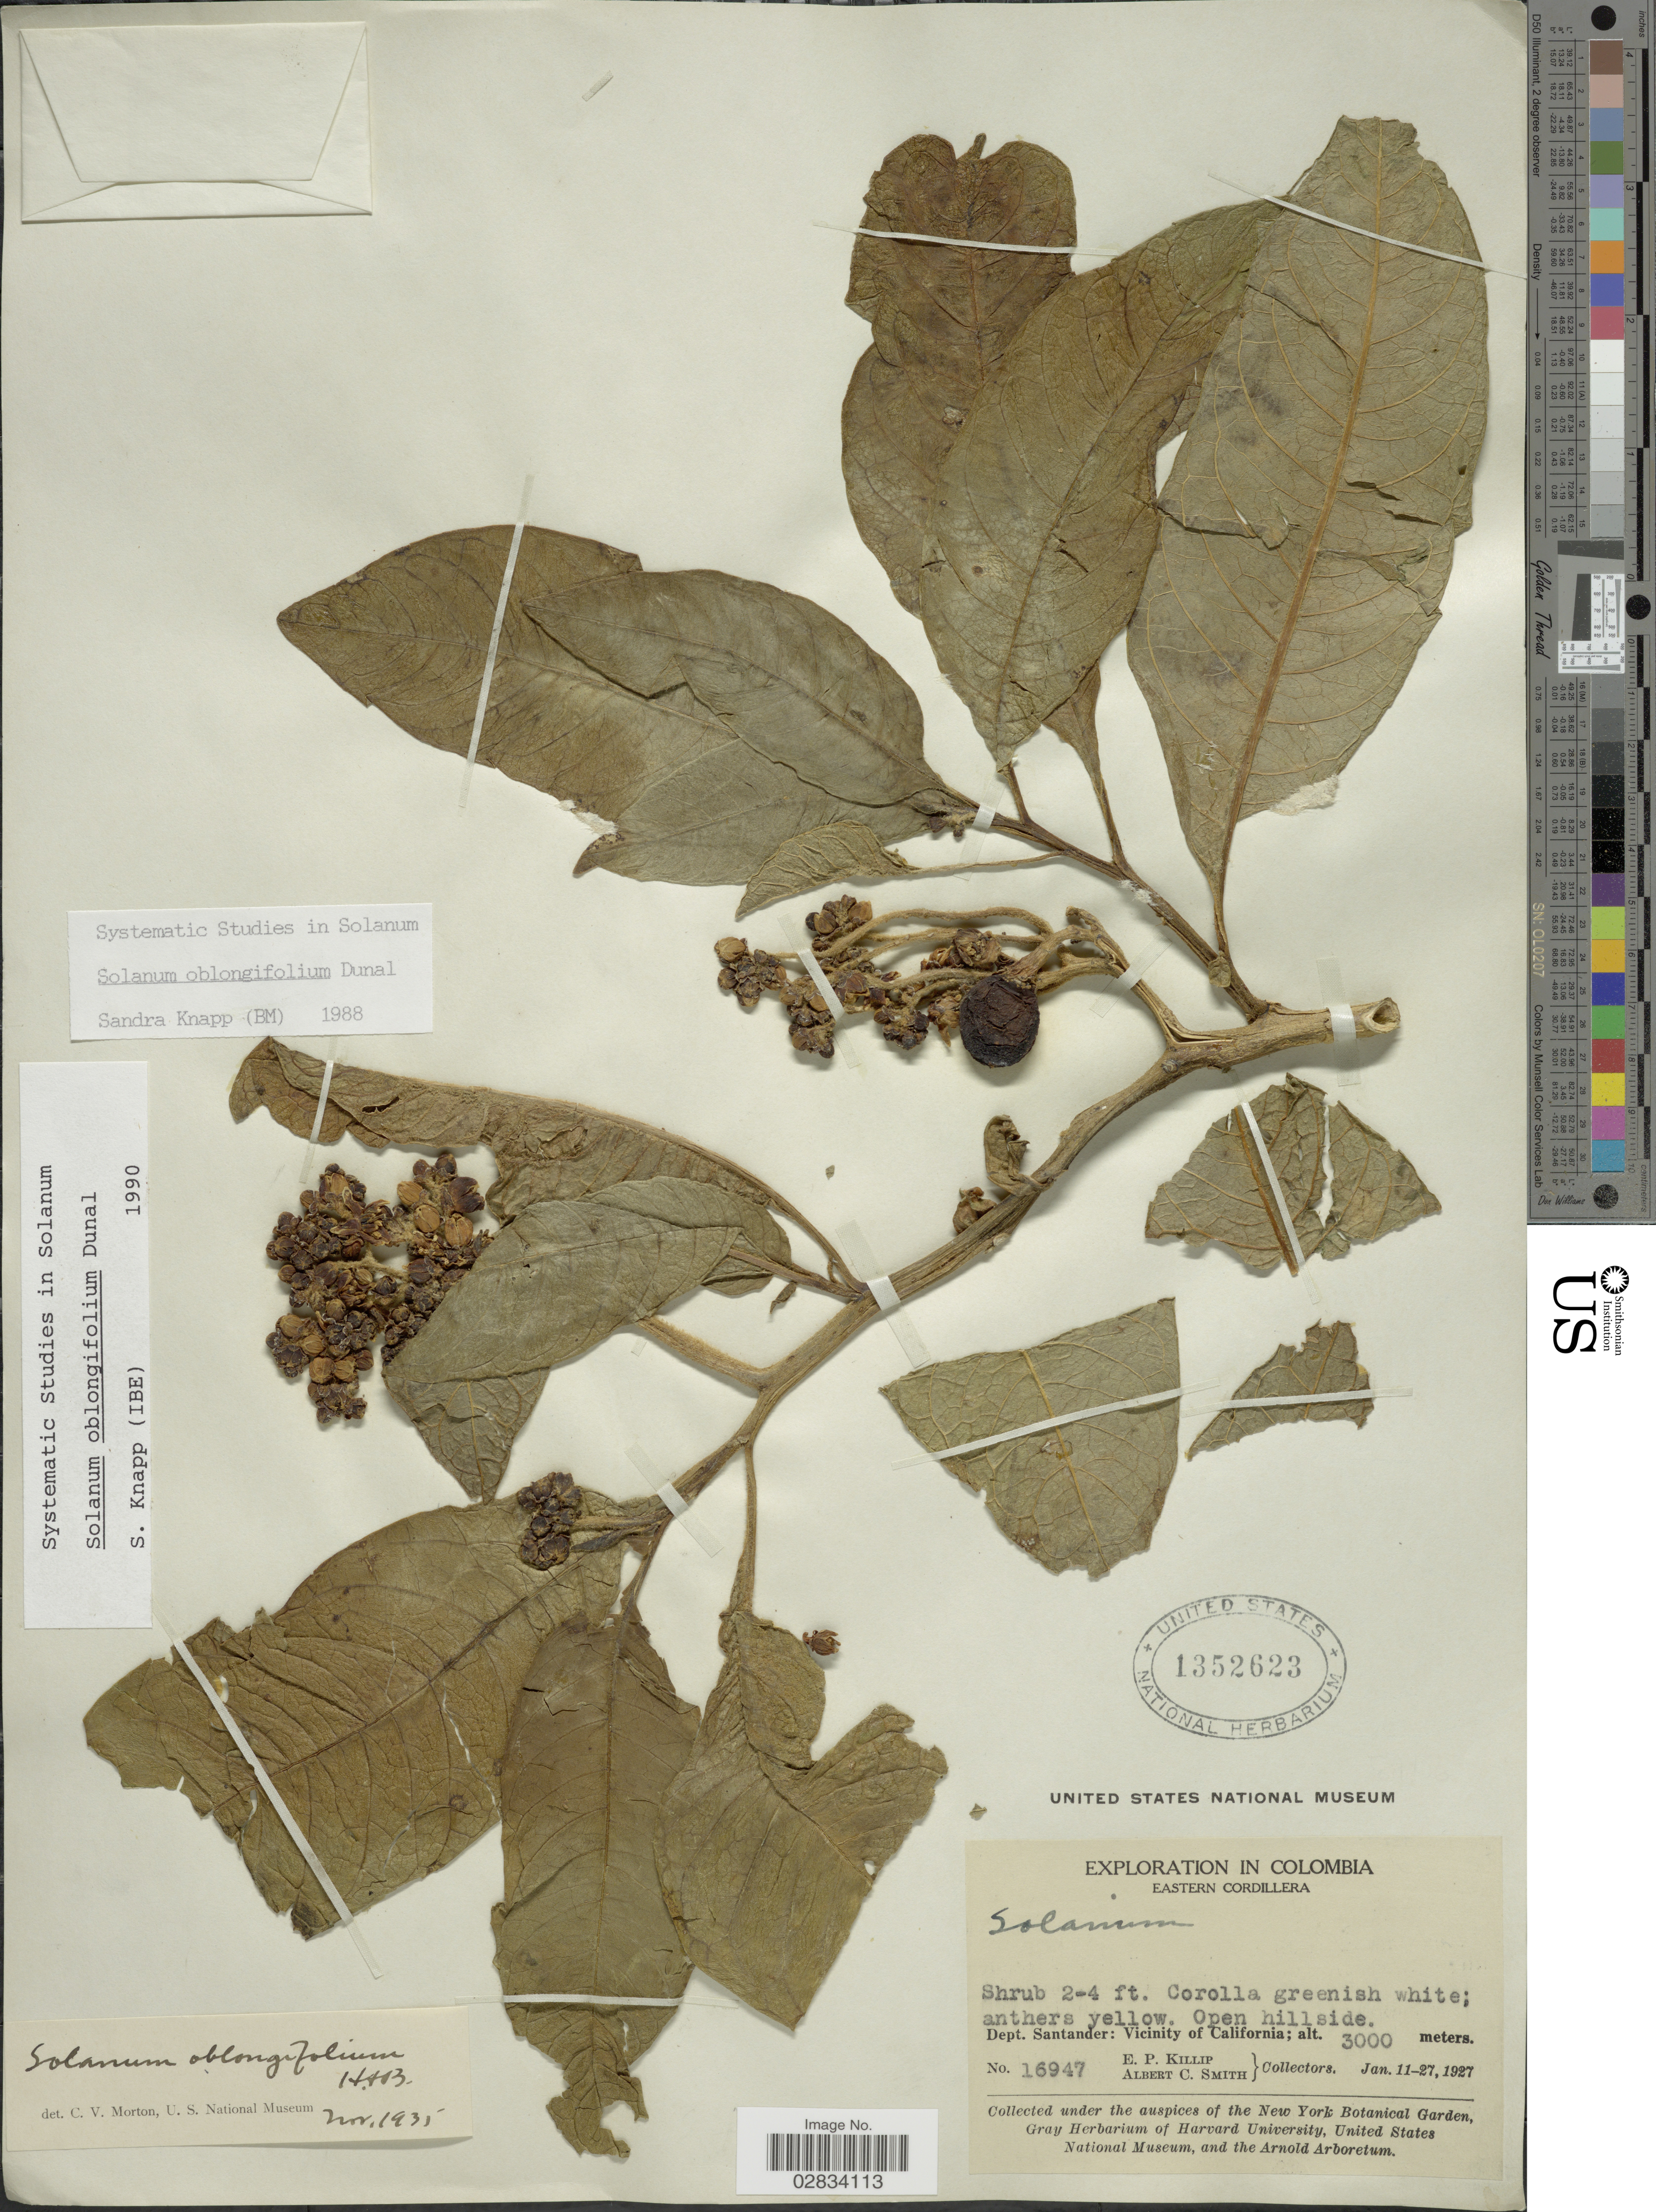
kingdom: Plantae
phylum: Tracheophyta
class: Magnoliopsida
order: Solanales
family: Solanaceae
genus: Solanum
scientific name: Solanum oblongifolium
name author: Duval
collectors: E. P. Killip & A. C. Smith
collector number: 16947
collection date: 1927-01-11/1927-01-27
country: Colombia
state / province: Santander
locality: Eastern Cordillera, Dept. Santander, Vicinity of California.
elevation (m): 3000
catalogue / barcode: US 1352623